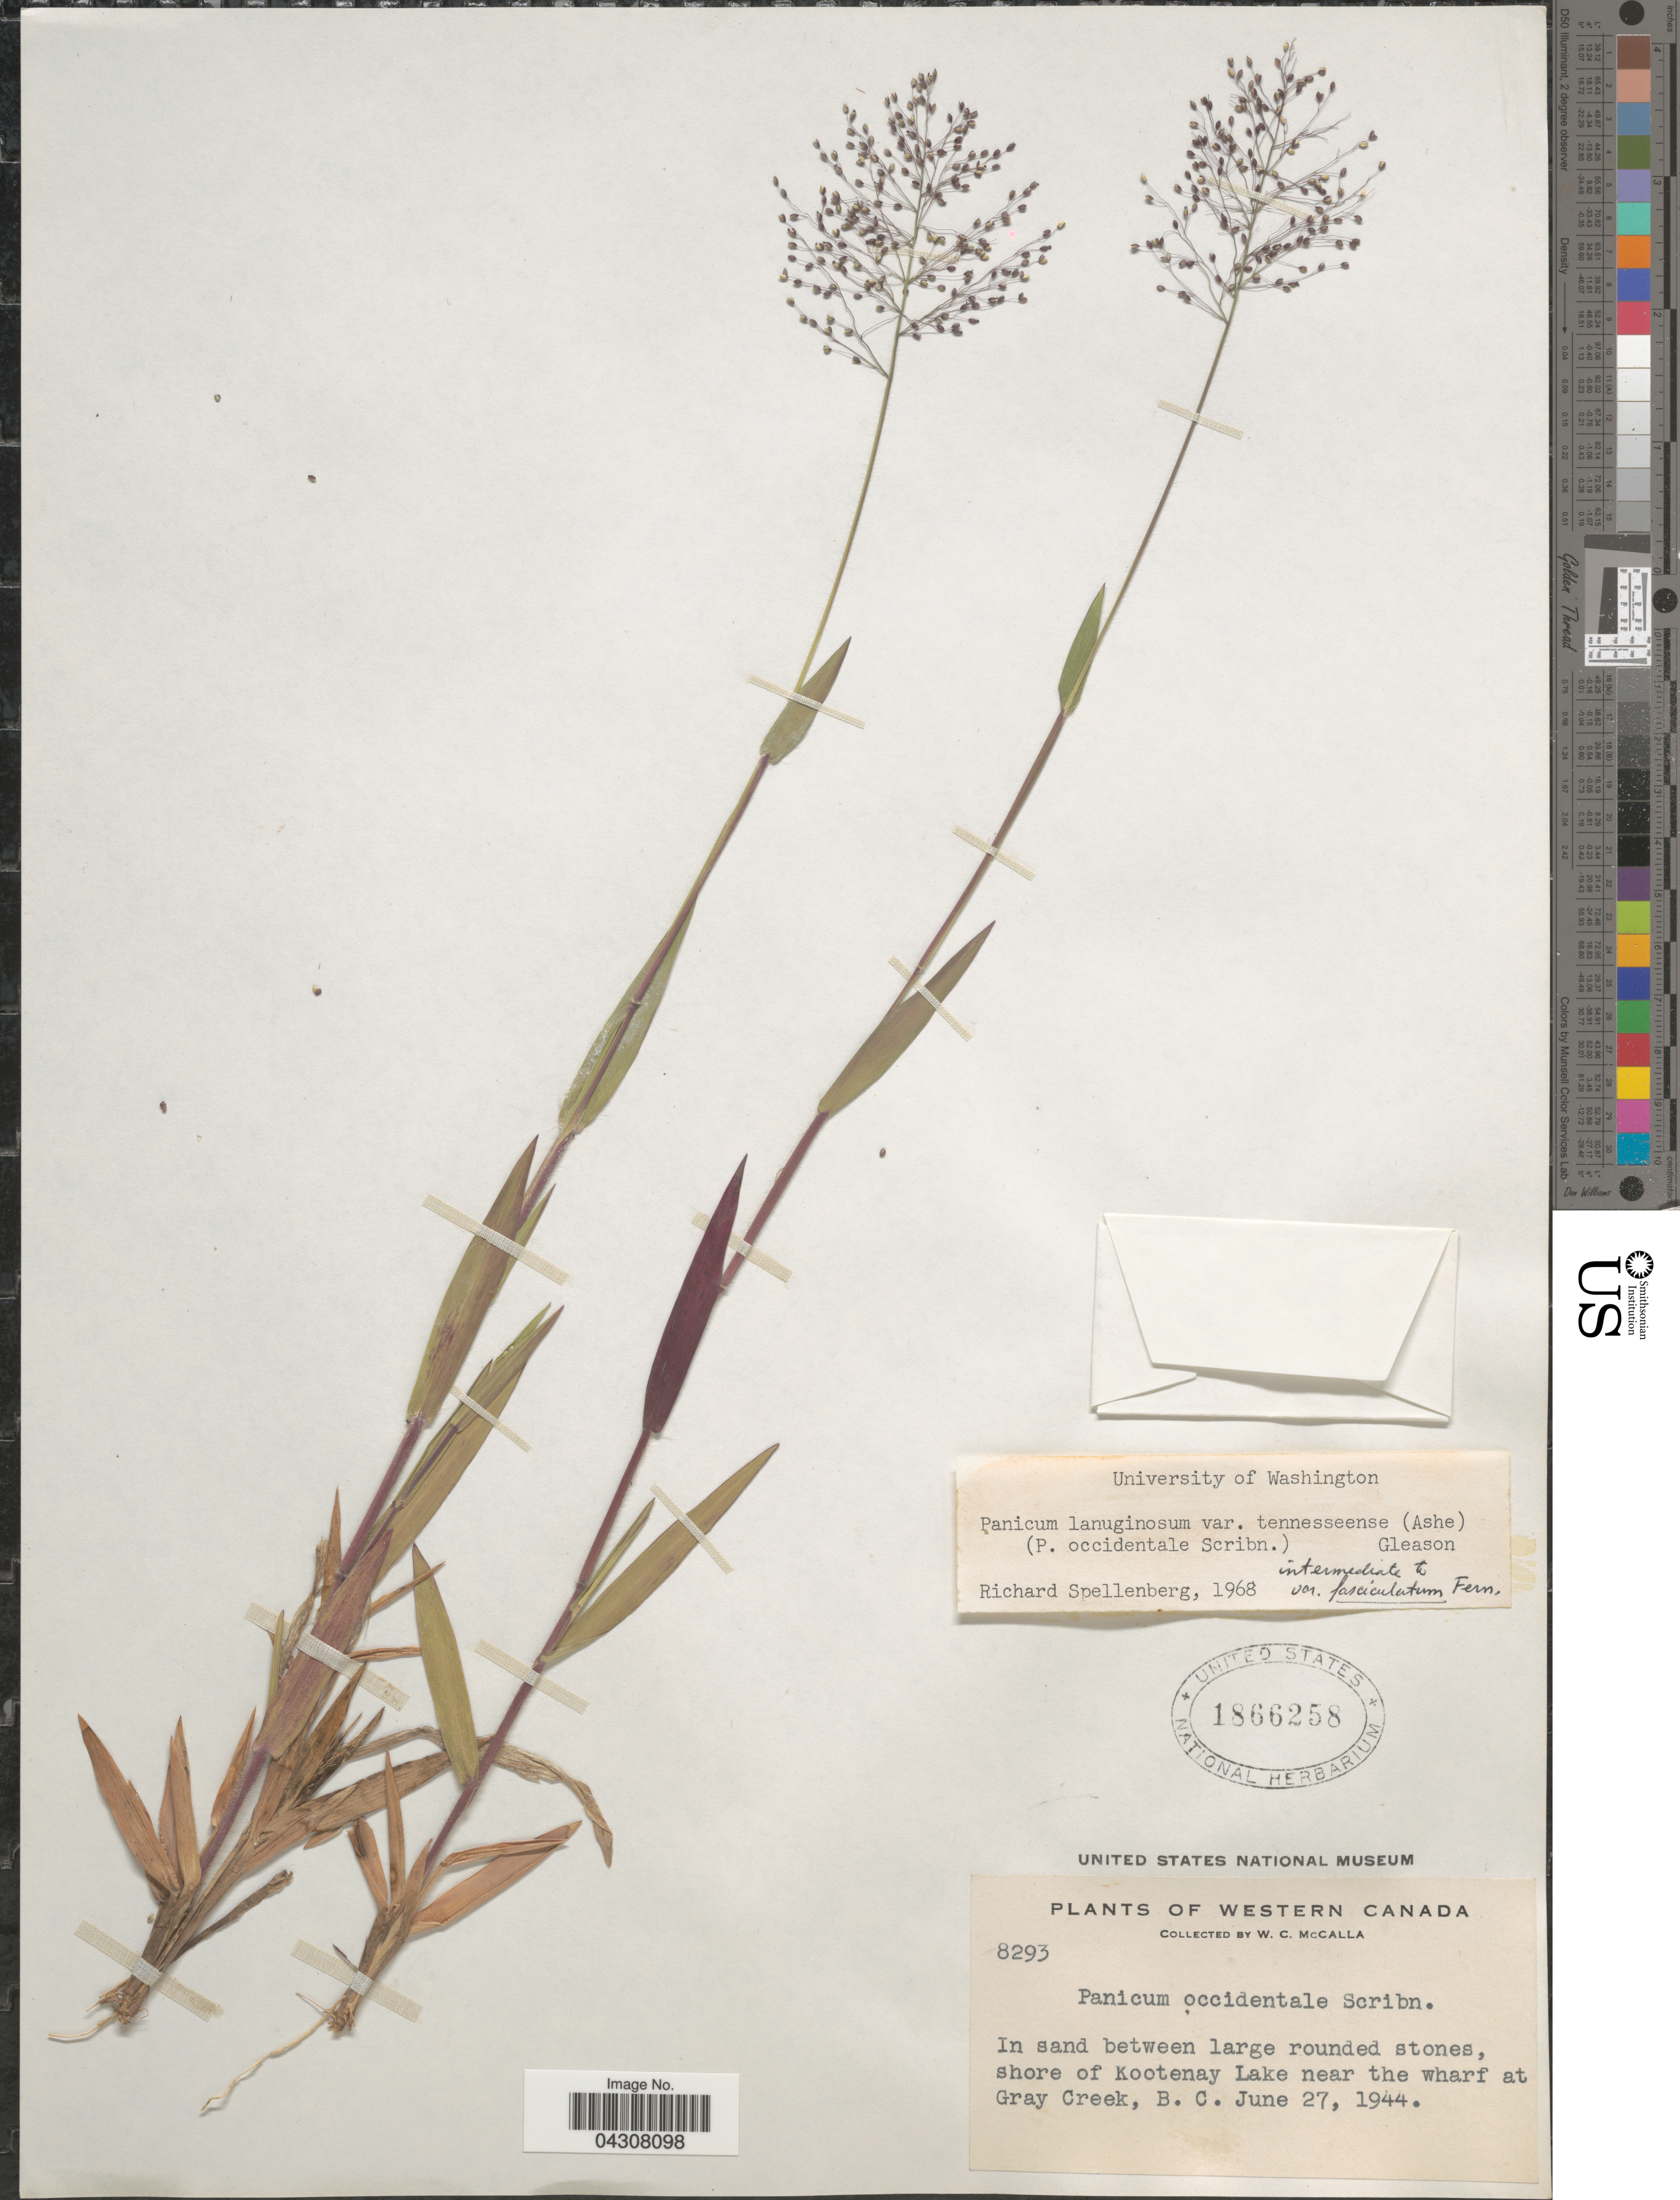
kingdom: Plantae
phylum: Tracheophyta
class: Liliopsida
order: Poales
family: Poaceae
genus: Dichanthelium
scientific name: Dichanthelium acuminatum var. acuminatum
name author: (Sw.) Gould & C.A. Clark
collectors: W. McCalla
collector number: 8293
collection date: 1944-06-27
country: Canada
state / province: British Columbia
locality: Western Canada. In sand between large rounded stones, shore of Kootenay Lake near the wharf at Gray Creek.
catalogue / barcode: US 1866258